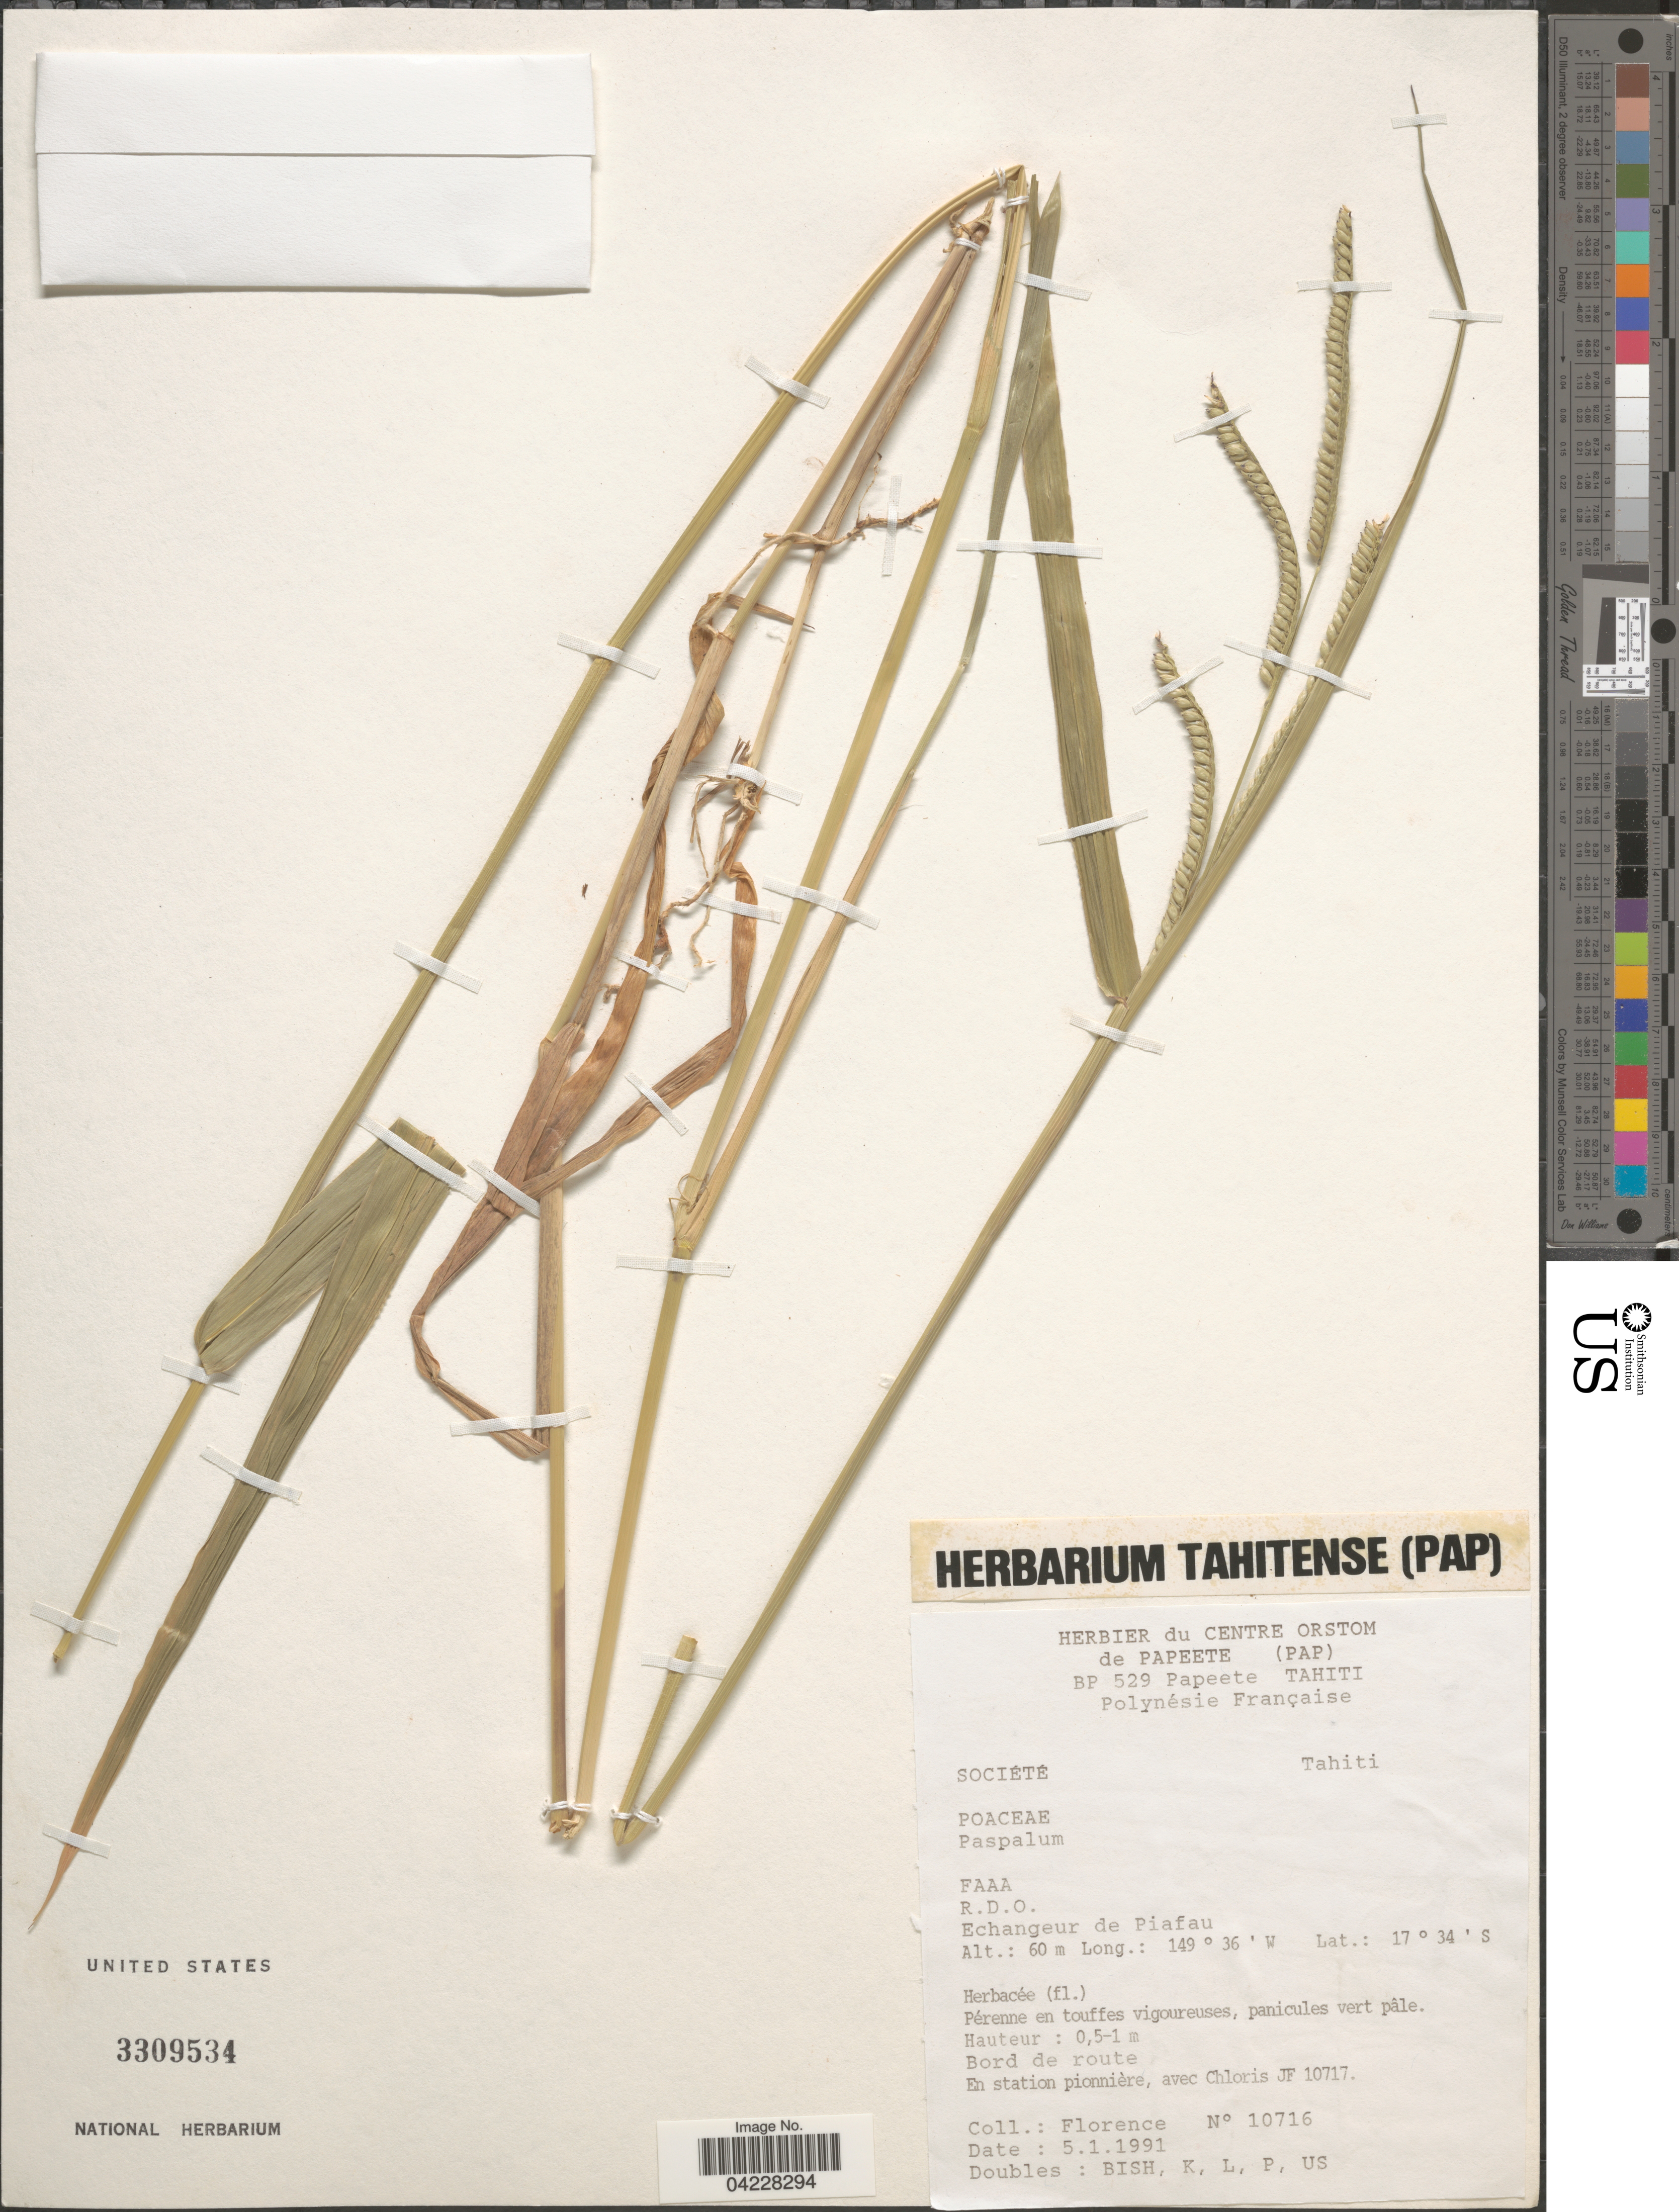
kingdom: Plantae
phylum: Tracheophyta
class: Liliopsida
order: Poales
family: Poaceae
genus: Paspalum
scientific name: Paspalum sp.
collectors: -. Florence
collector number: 10716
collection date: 1991-01-05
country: French Polynesia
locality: Société Tahiti. FAAA. R.D.O. Echangeur de Piafau.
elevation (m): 60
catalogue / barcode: US 3309534